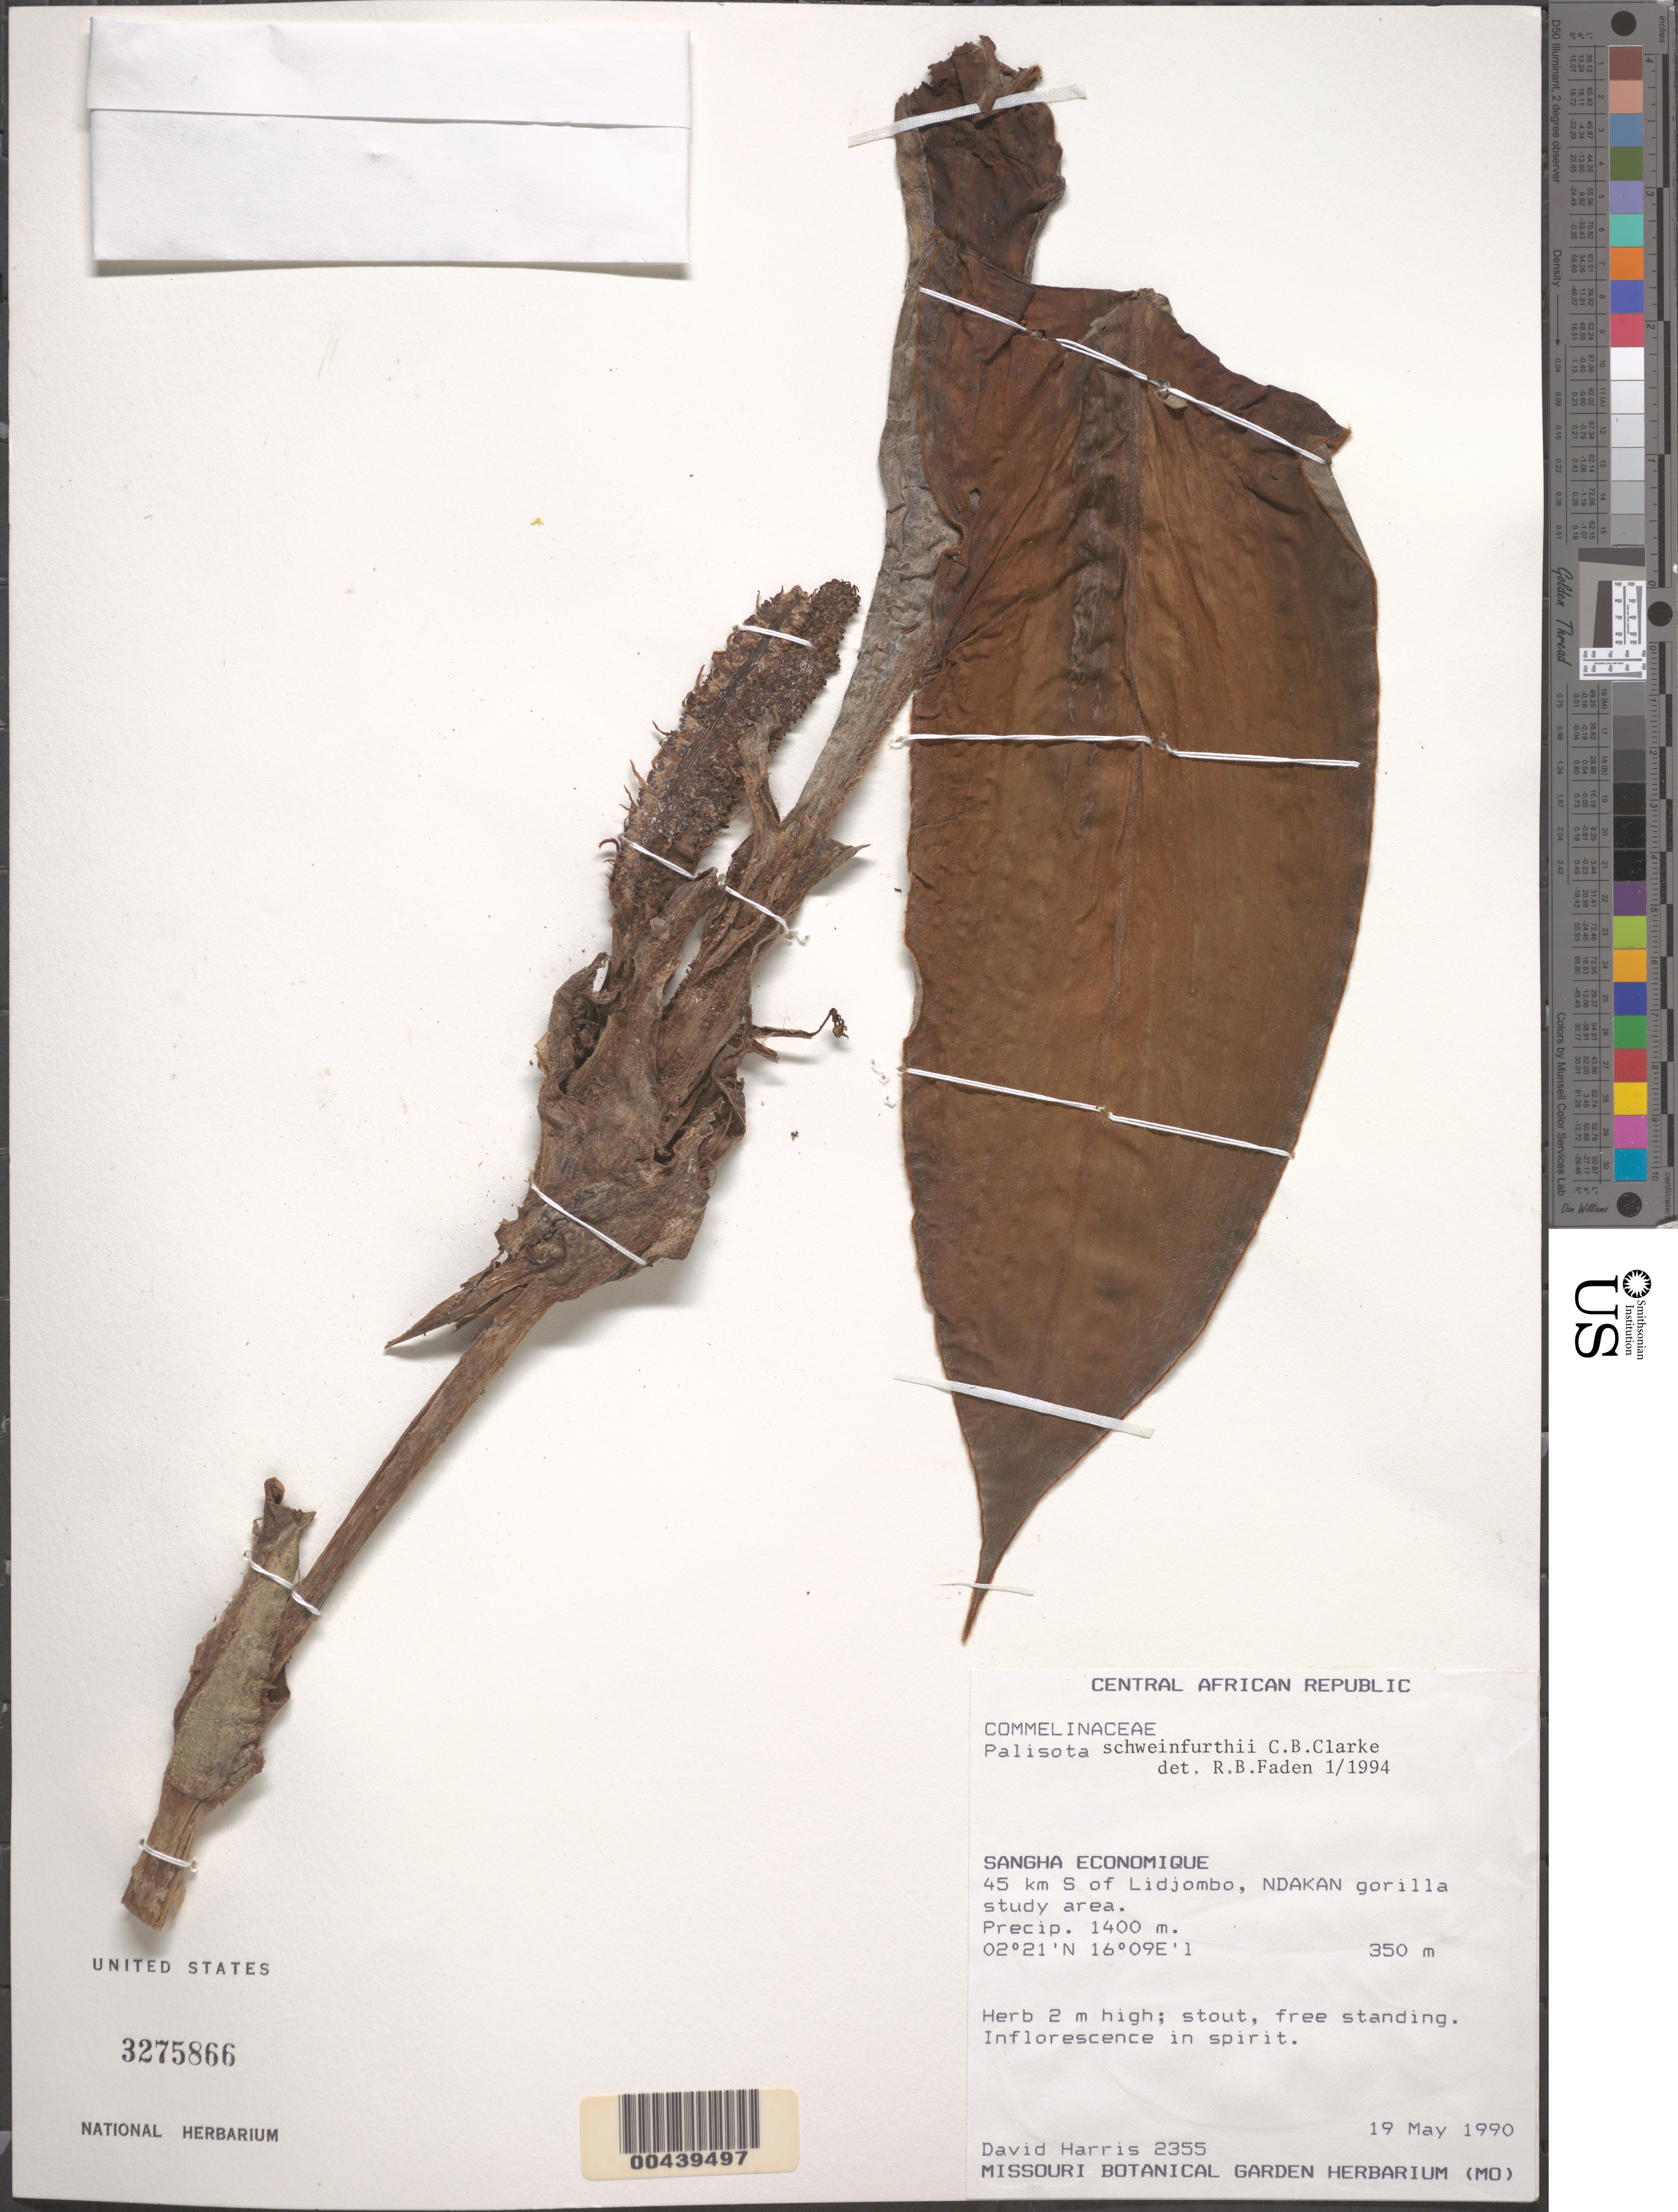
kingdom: Plantae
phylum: Tracheophyta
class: Liliopsida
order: Commelinales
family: Commelinaceae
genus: Palisota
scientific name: Palisota schweinfurthii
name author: C.B. Clarke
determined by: Faden, Robert B., (US), Smithsonian Institution - National Museum of Natural History (UNITED STATES)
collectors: D. J. Harris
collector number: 2355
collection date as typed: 19 May 1990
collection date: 1990-05-19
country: Central African Republic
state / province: Sangha-Mbaere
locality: S of Lidjombo, Ndakan Gorilla Study area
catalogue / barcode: US 3275866